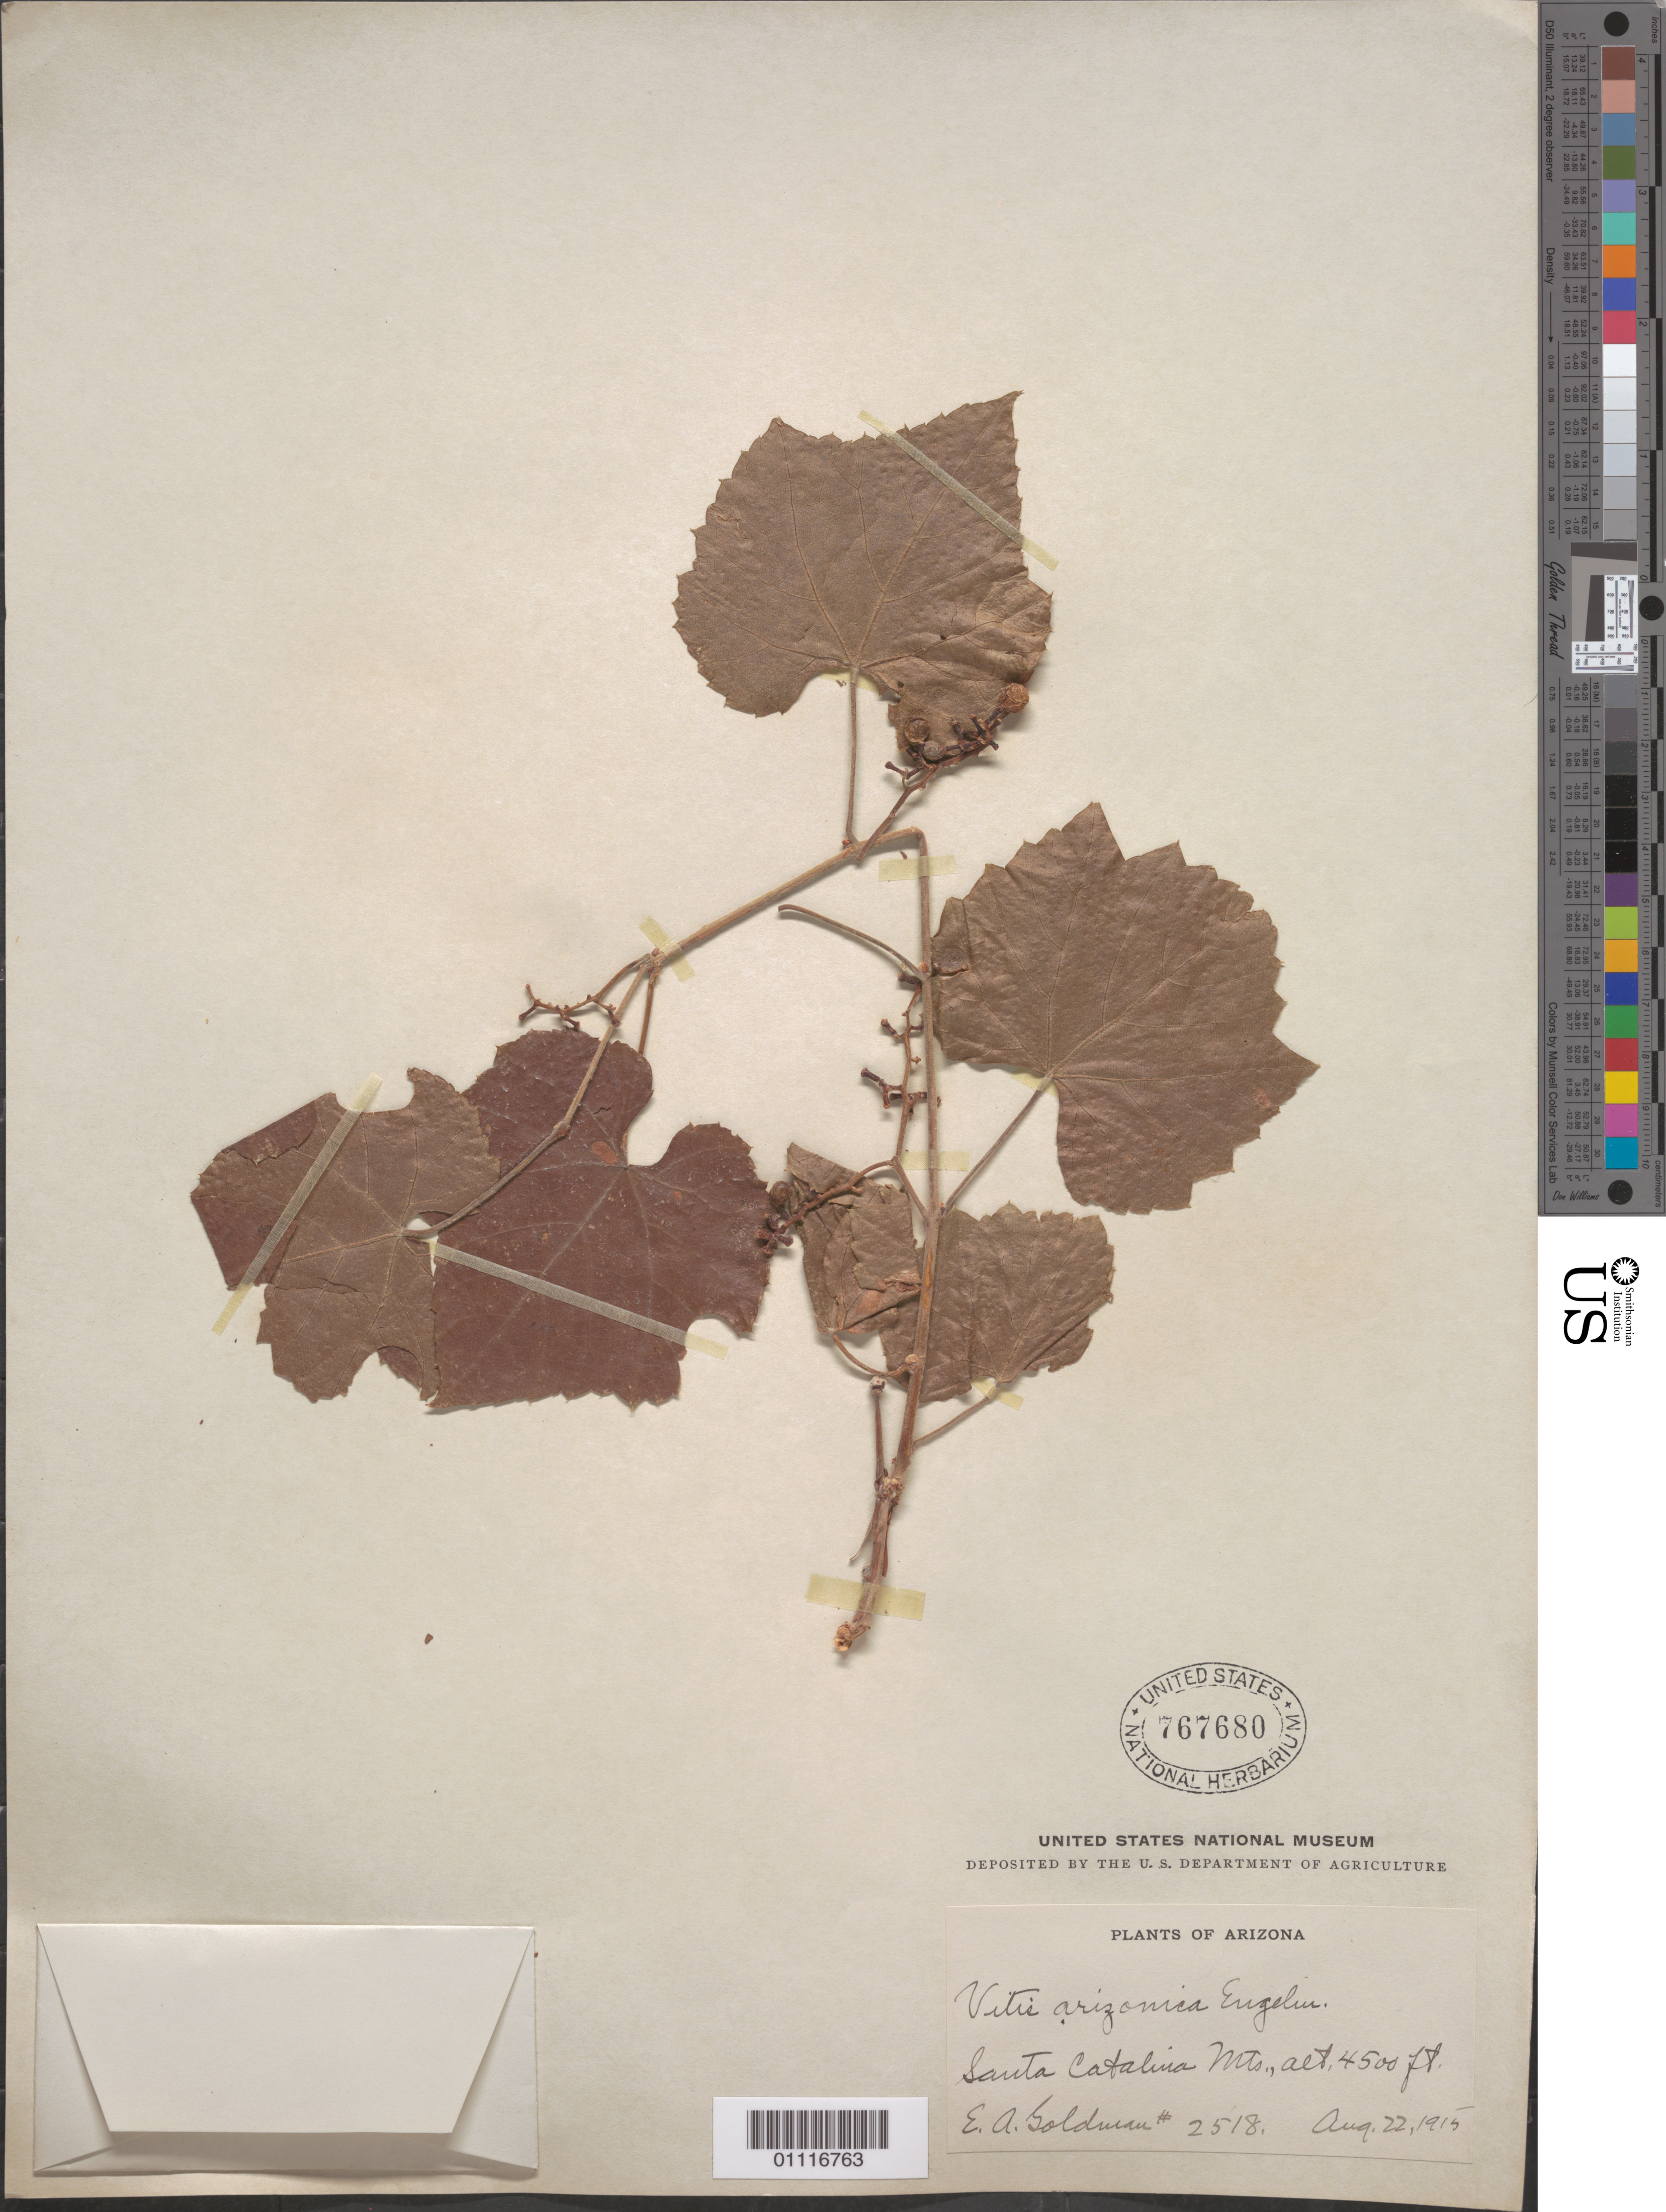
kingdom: Plantae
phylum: Tracheophyta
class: Magnoliopsida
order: Vitales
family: Vitaceae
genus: Vitis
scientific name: Vitis arizonica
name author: Engelm.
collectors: E. A. Goldman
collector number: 2518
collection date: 1915-08-22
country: United States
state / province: Arizona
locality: Santa Catalina Mts.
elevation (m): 1372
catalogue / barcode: US 767680